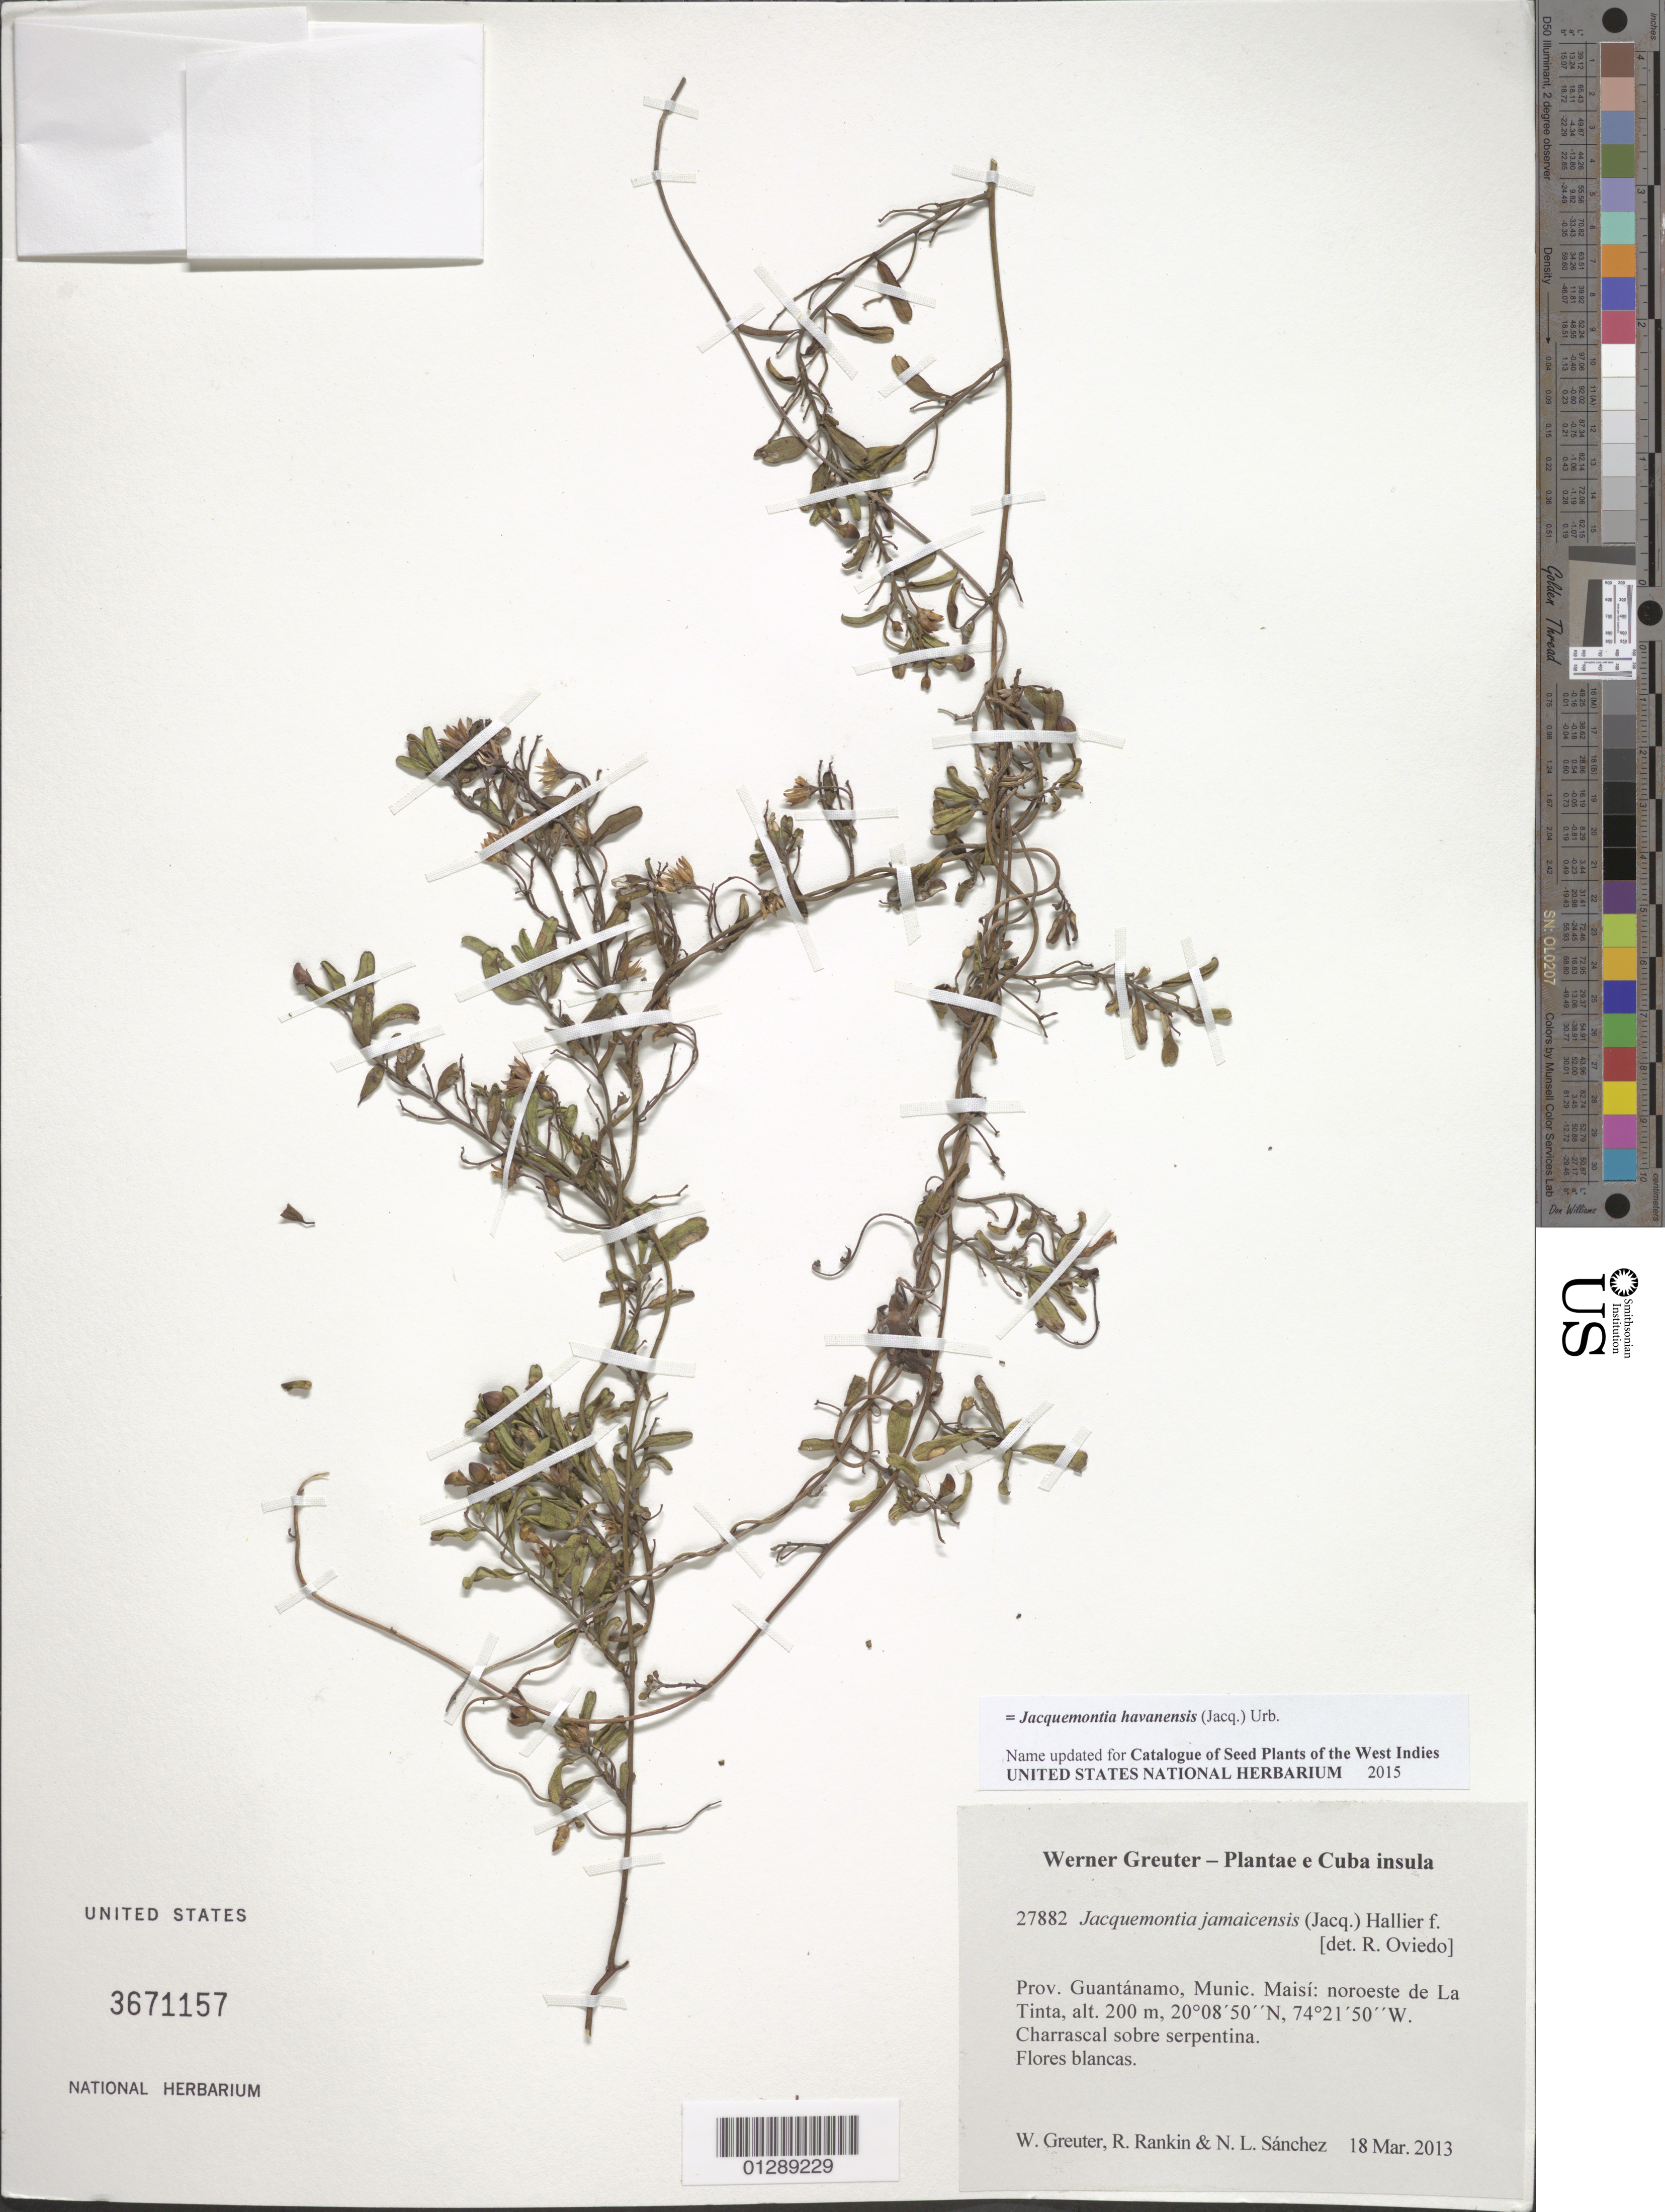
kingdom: Plantae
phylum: Tracheophyta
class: Magnoliopsida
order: Solanales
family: Convolvulaceae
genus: Jacquemontia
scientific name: Jacquemontia havanensis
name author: (Jacq.) Urb.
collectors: W. R. Greuter, R. Rankin Rodriguez & N. Sanchez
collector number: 27882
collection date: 2013-03-18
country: Cuba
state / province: Guantanamo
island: Cuba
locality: Munic. Maisí: noroeste de La Tinta.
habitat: Charascal sobre serpentina.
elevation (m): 200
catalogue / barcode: US 3671157